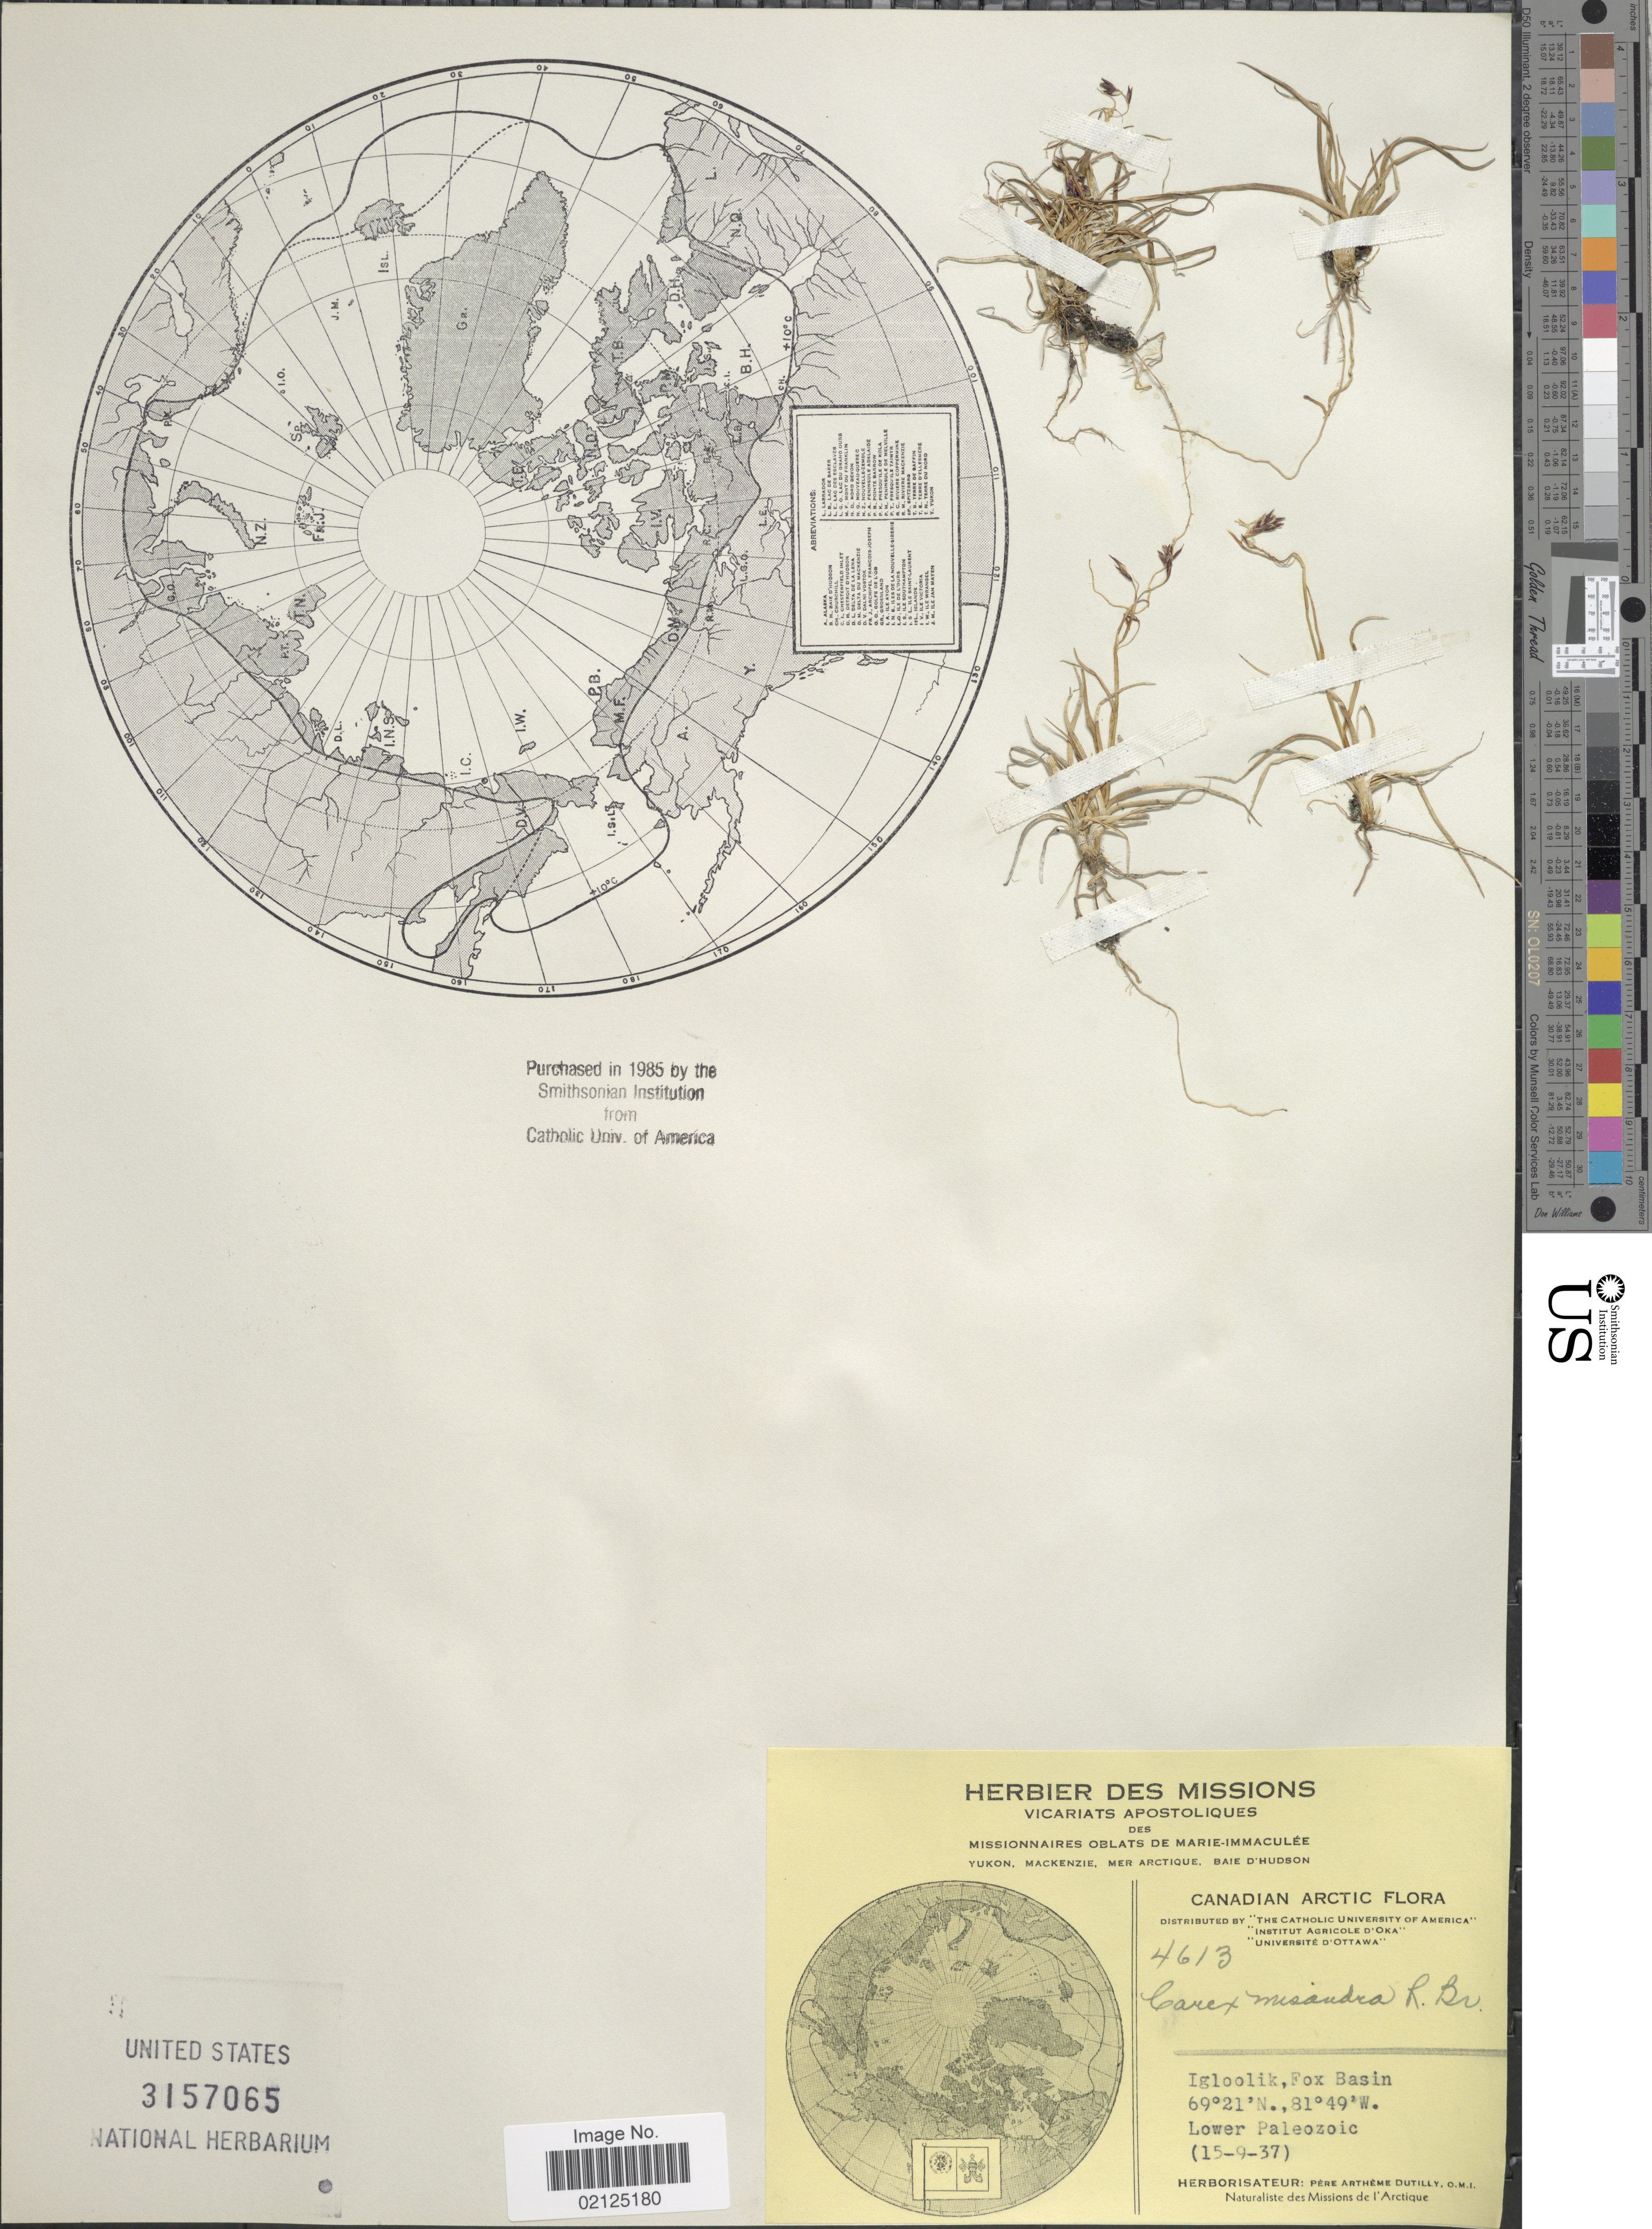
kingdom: Plantae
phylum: Tracheophyta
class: Liliopsida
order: Poales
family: Cyperaceae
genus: Carex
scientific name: Carex fuliginosa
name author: Schkuhr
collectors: A. Dutilly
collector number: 4613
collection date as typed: Transcribed d/m/y: 15/9/37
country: Canada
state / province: Nunavut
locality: Canadian Arctic, Igloolik, Fox Basin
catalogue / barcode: US 3157065